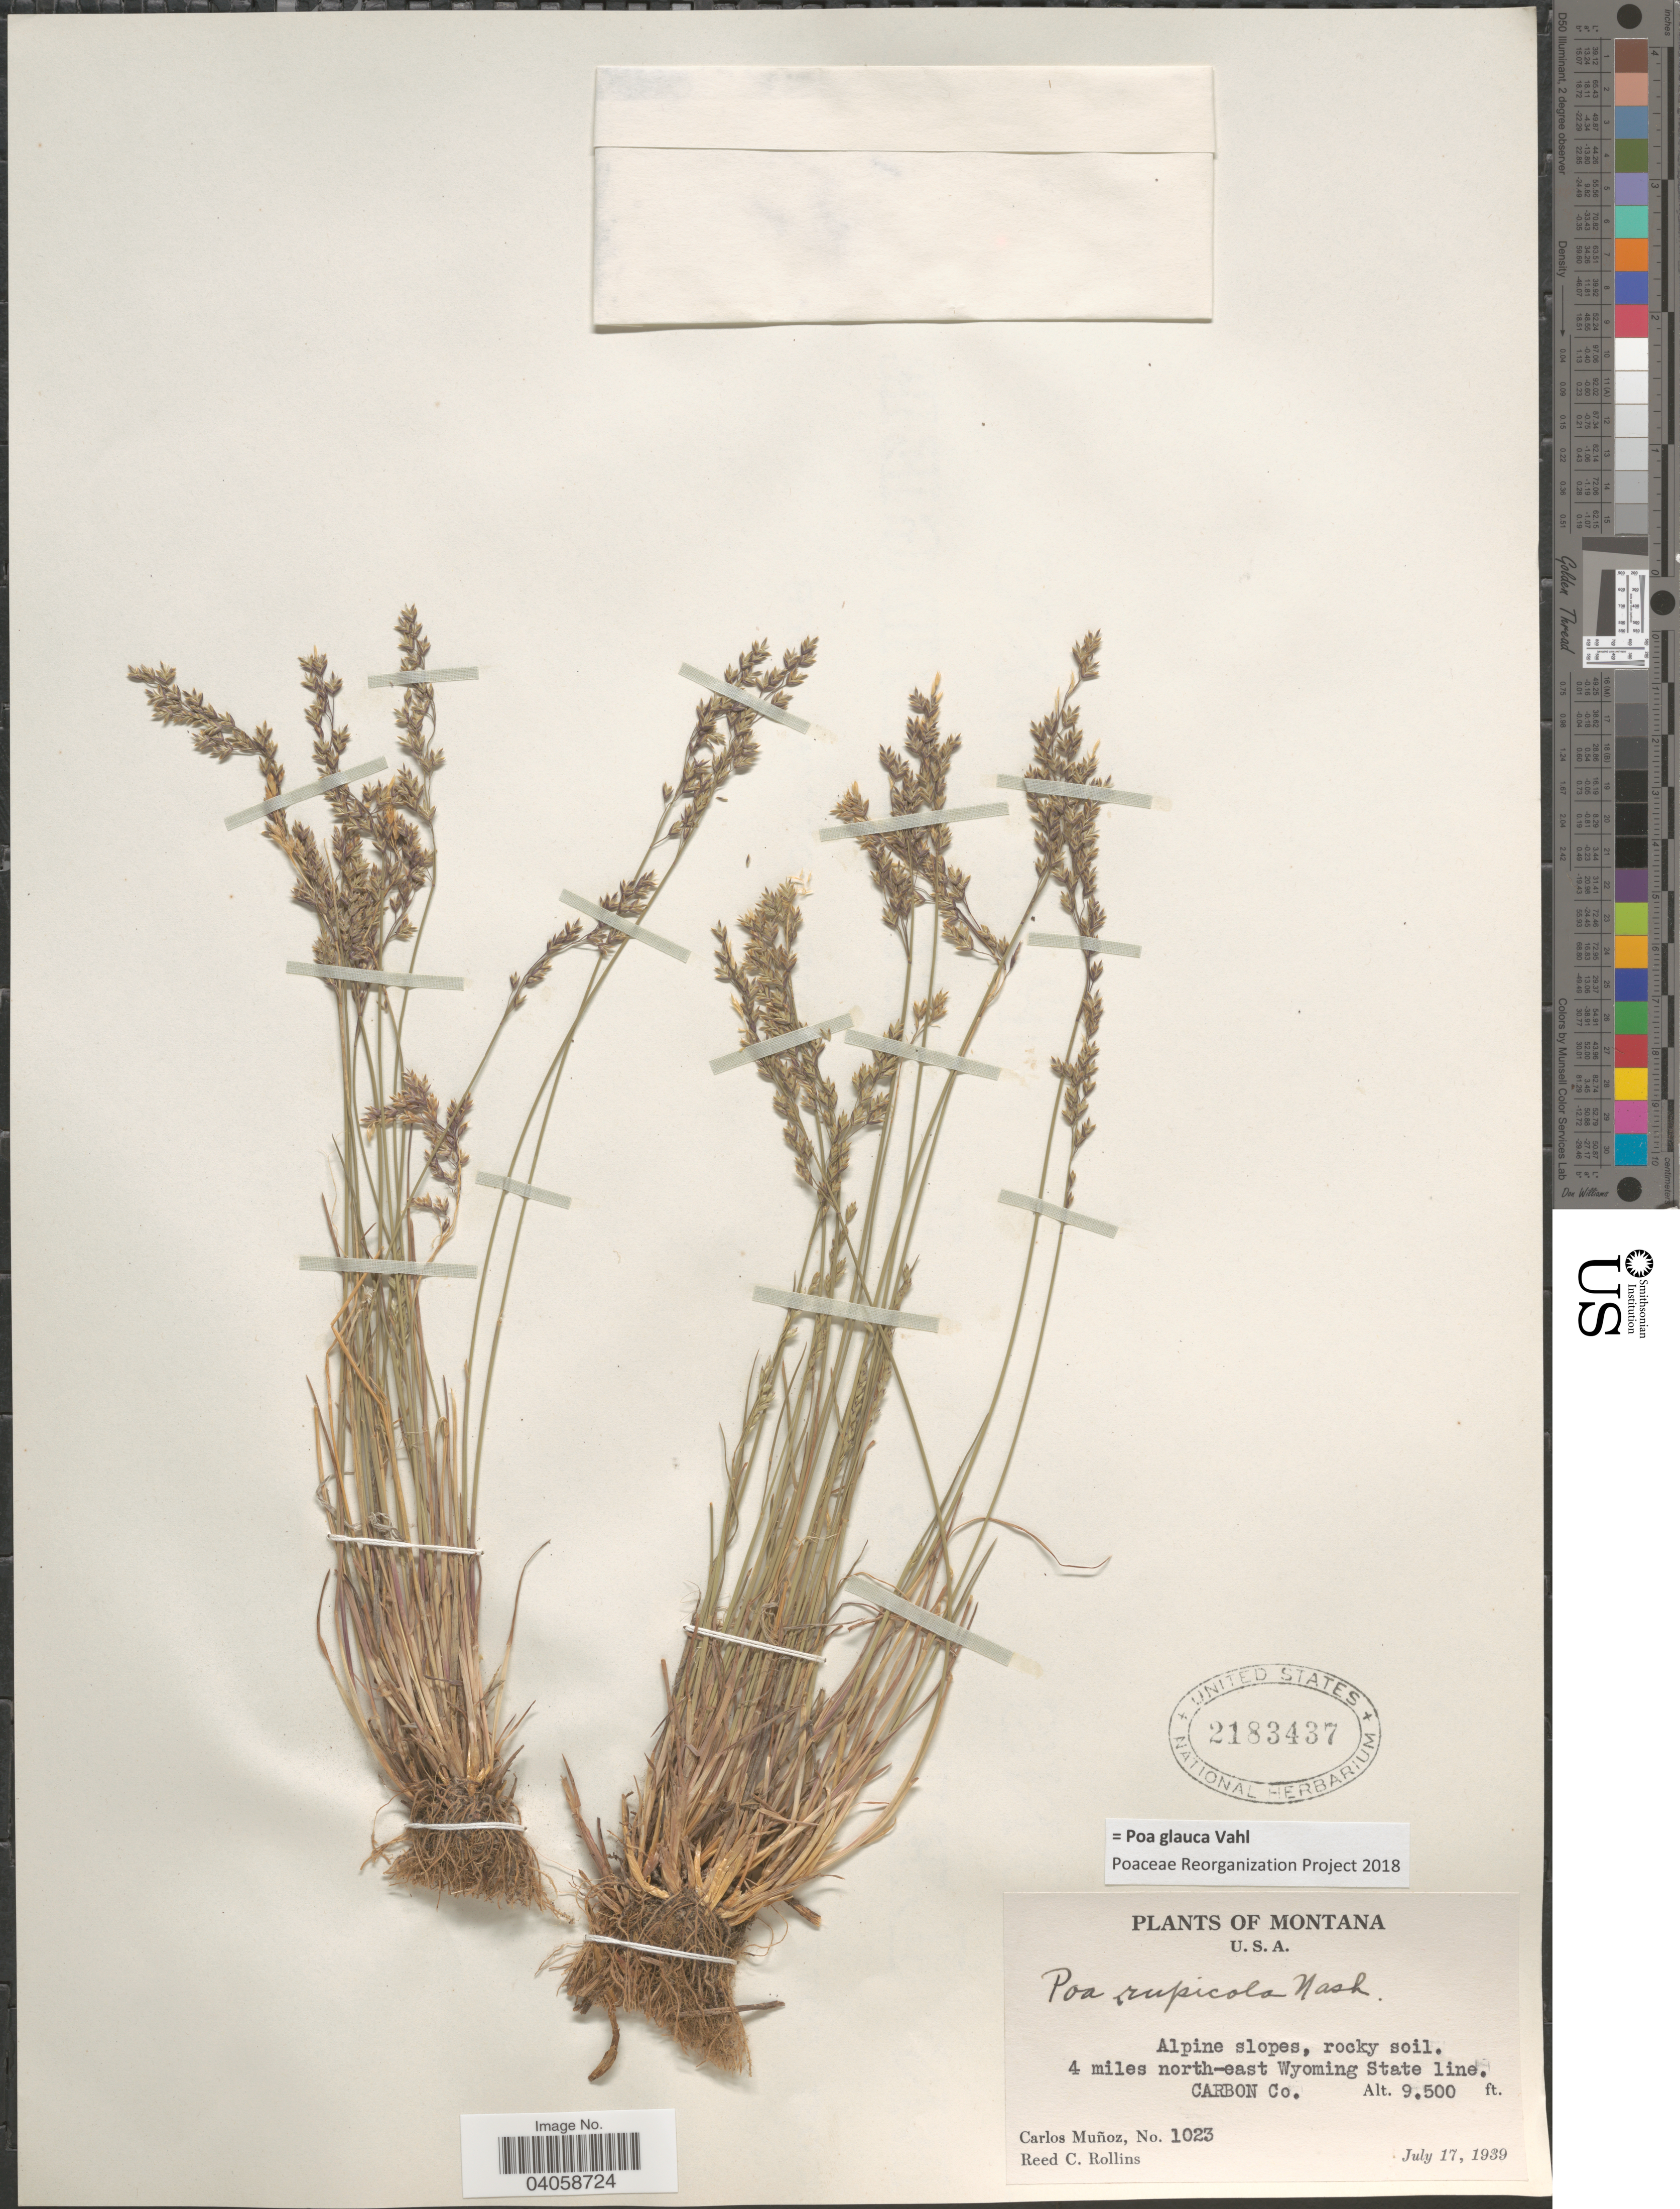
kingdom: Plantae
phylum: Tracheophyta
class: Liliopsida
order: Poales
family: Poaceae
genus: Poa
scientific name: Poa glauca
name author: Vahl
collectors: C. Muñoz & R. C. Rollins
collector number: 1023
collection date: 1939-07-17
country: United States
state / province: Montana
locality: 4 miles north-east Wyoming State line. Carbon Co.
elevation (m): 2896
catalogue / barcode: US 2183437